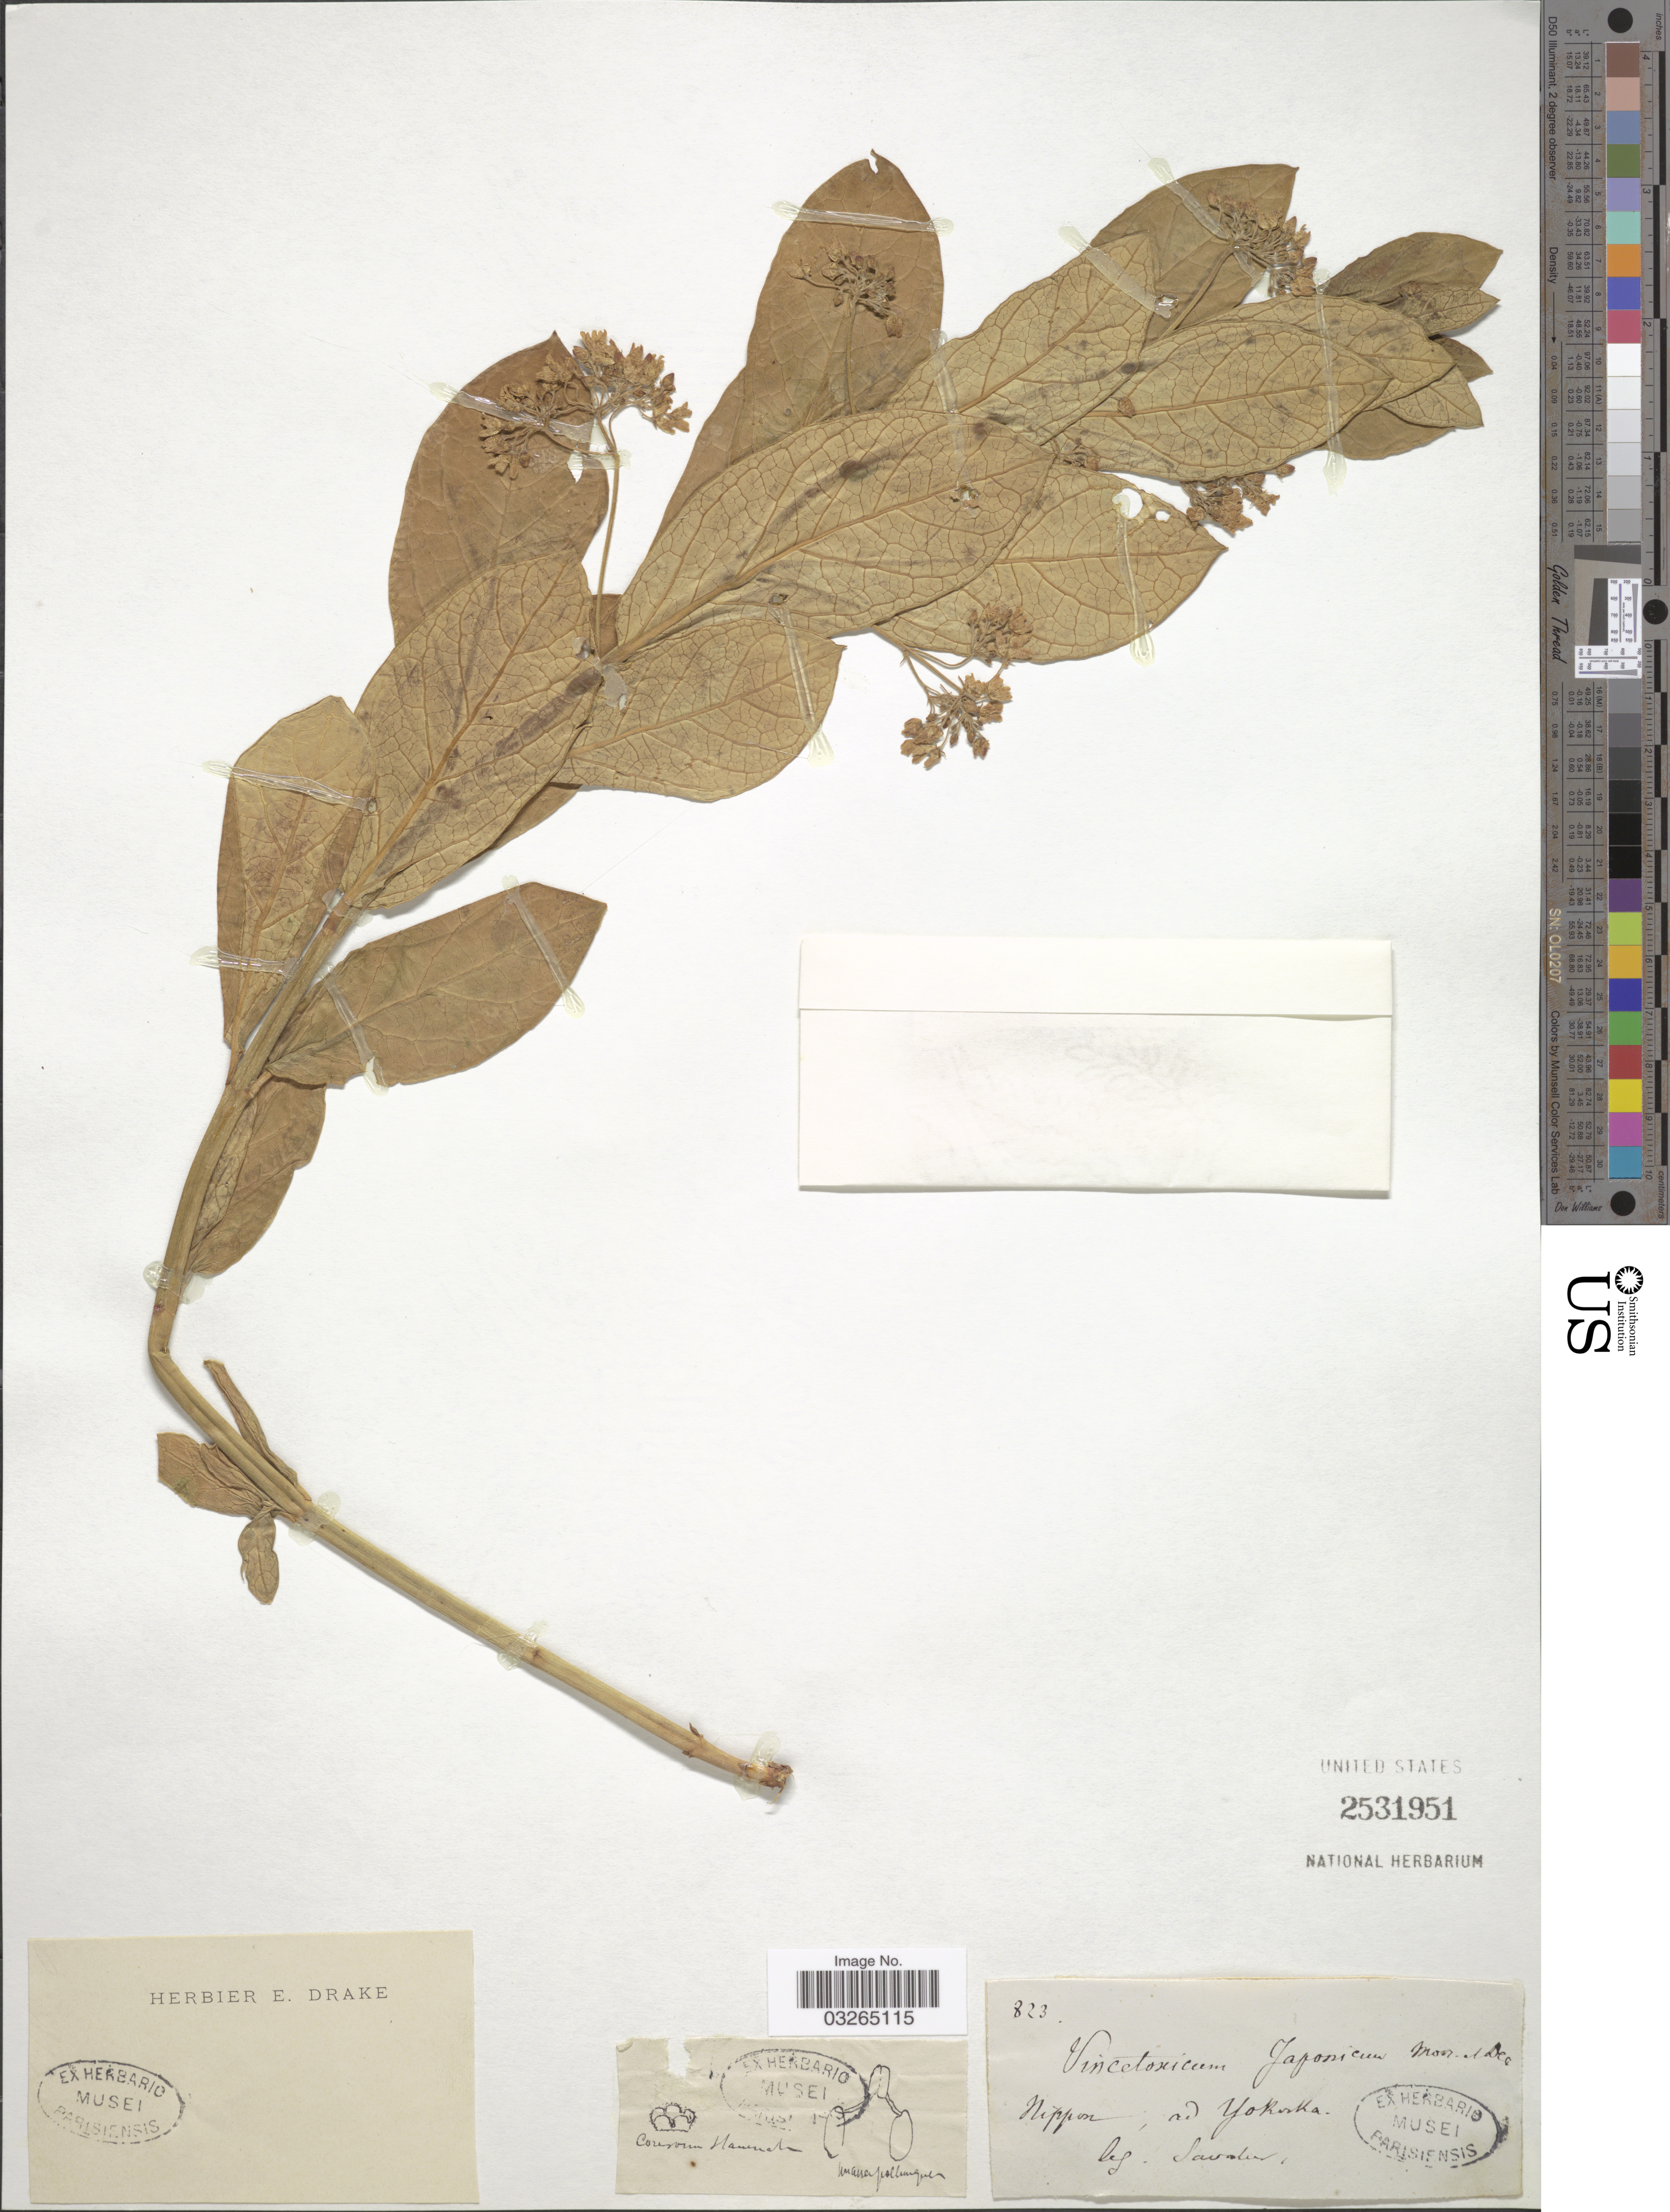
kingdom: Plantae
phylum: Tracheophyta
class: Magnoliopsida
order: Gentianales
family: Apocynaceae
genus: Vincetoxicum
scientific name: Vincetoxicum japonicum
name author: (C. Morren & Decne.) Decne.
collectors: Savatier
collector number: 823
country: Japan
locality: Nippon, ad Yokoska.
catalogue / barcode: US 2531951